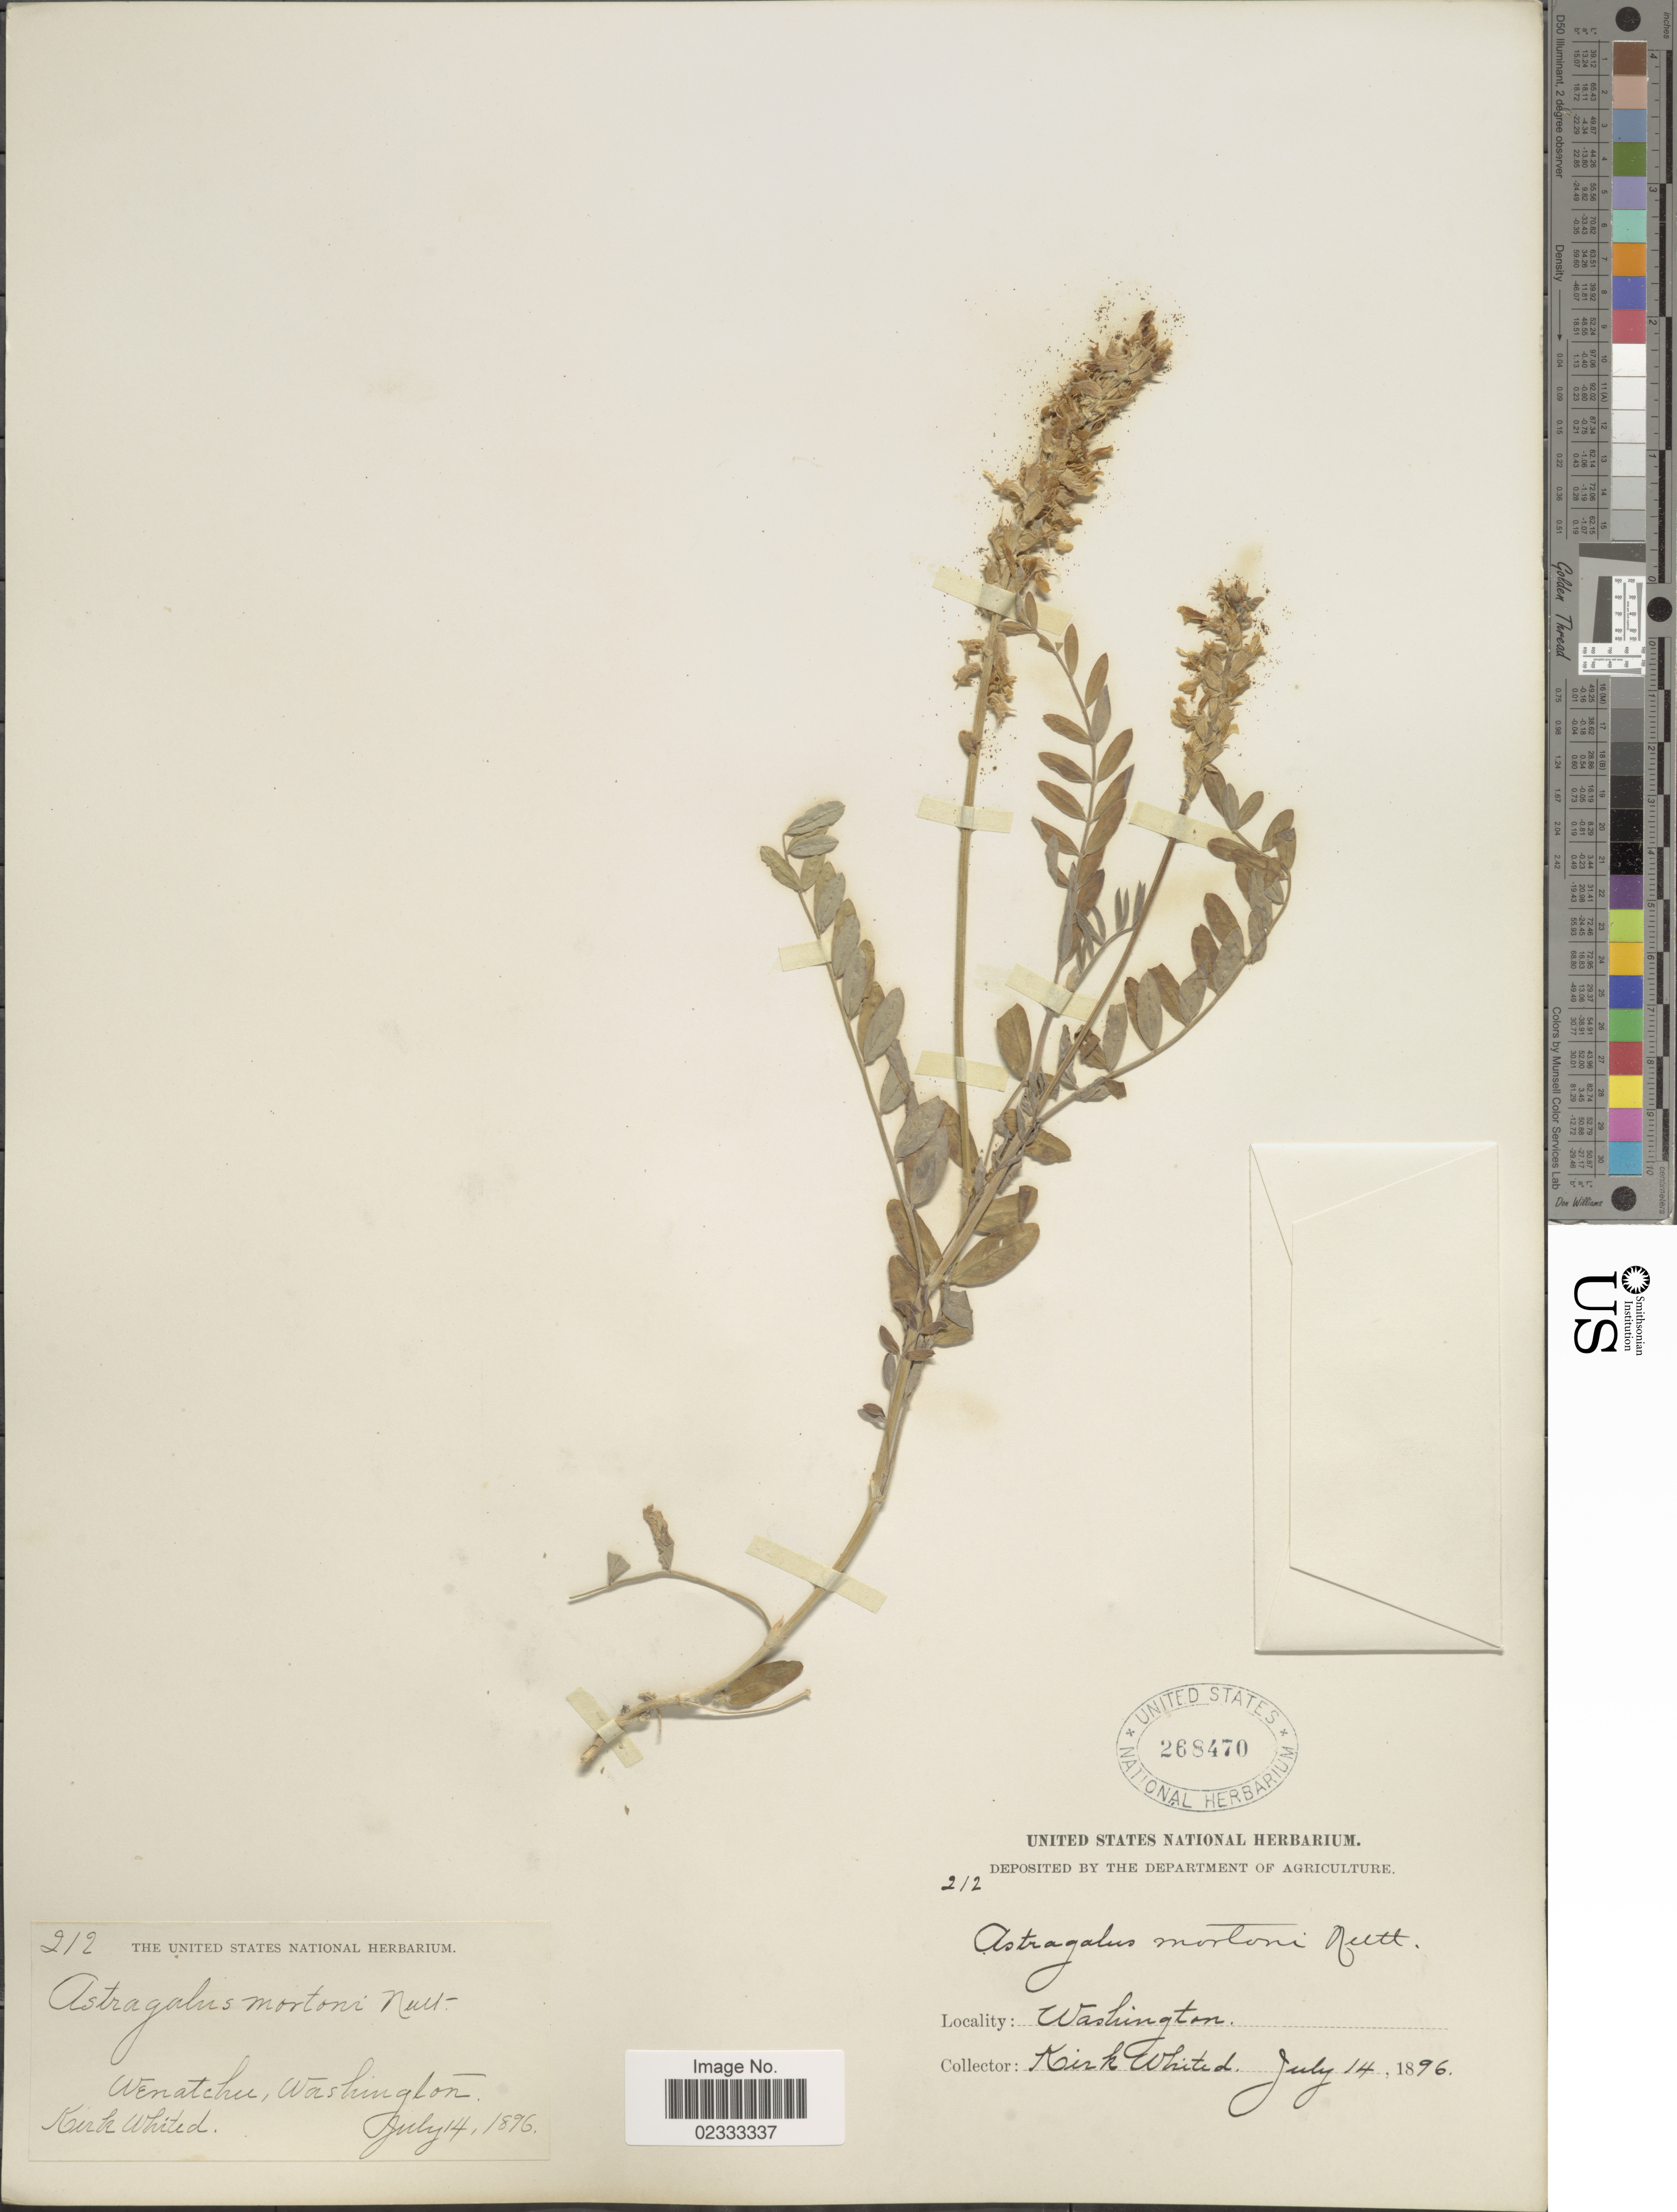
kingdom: Plantae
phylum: Tracheophyta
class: Magnoliopsida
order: Fabales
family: Fabaceae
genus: Astragalus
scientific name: Astragalus mortonii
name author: Nutt.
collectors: K. Whited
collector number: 212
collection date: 1896-07-14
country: United States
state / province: Washington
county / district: Chelan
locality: Wenatchee.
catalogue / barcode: US 268470